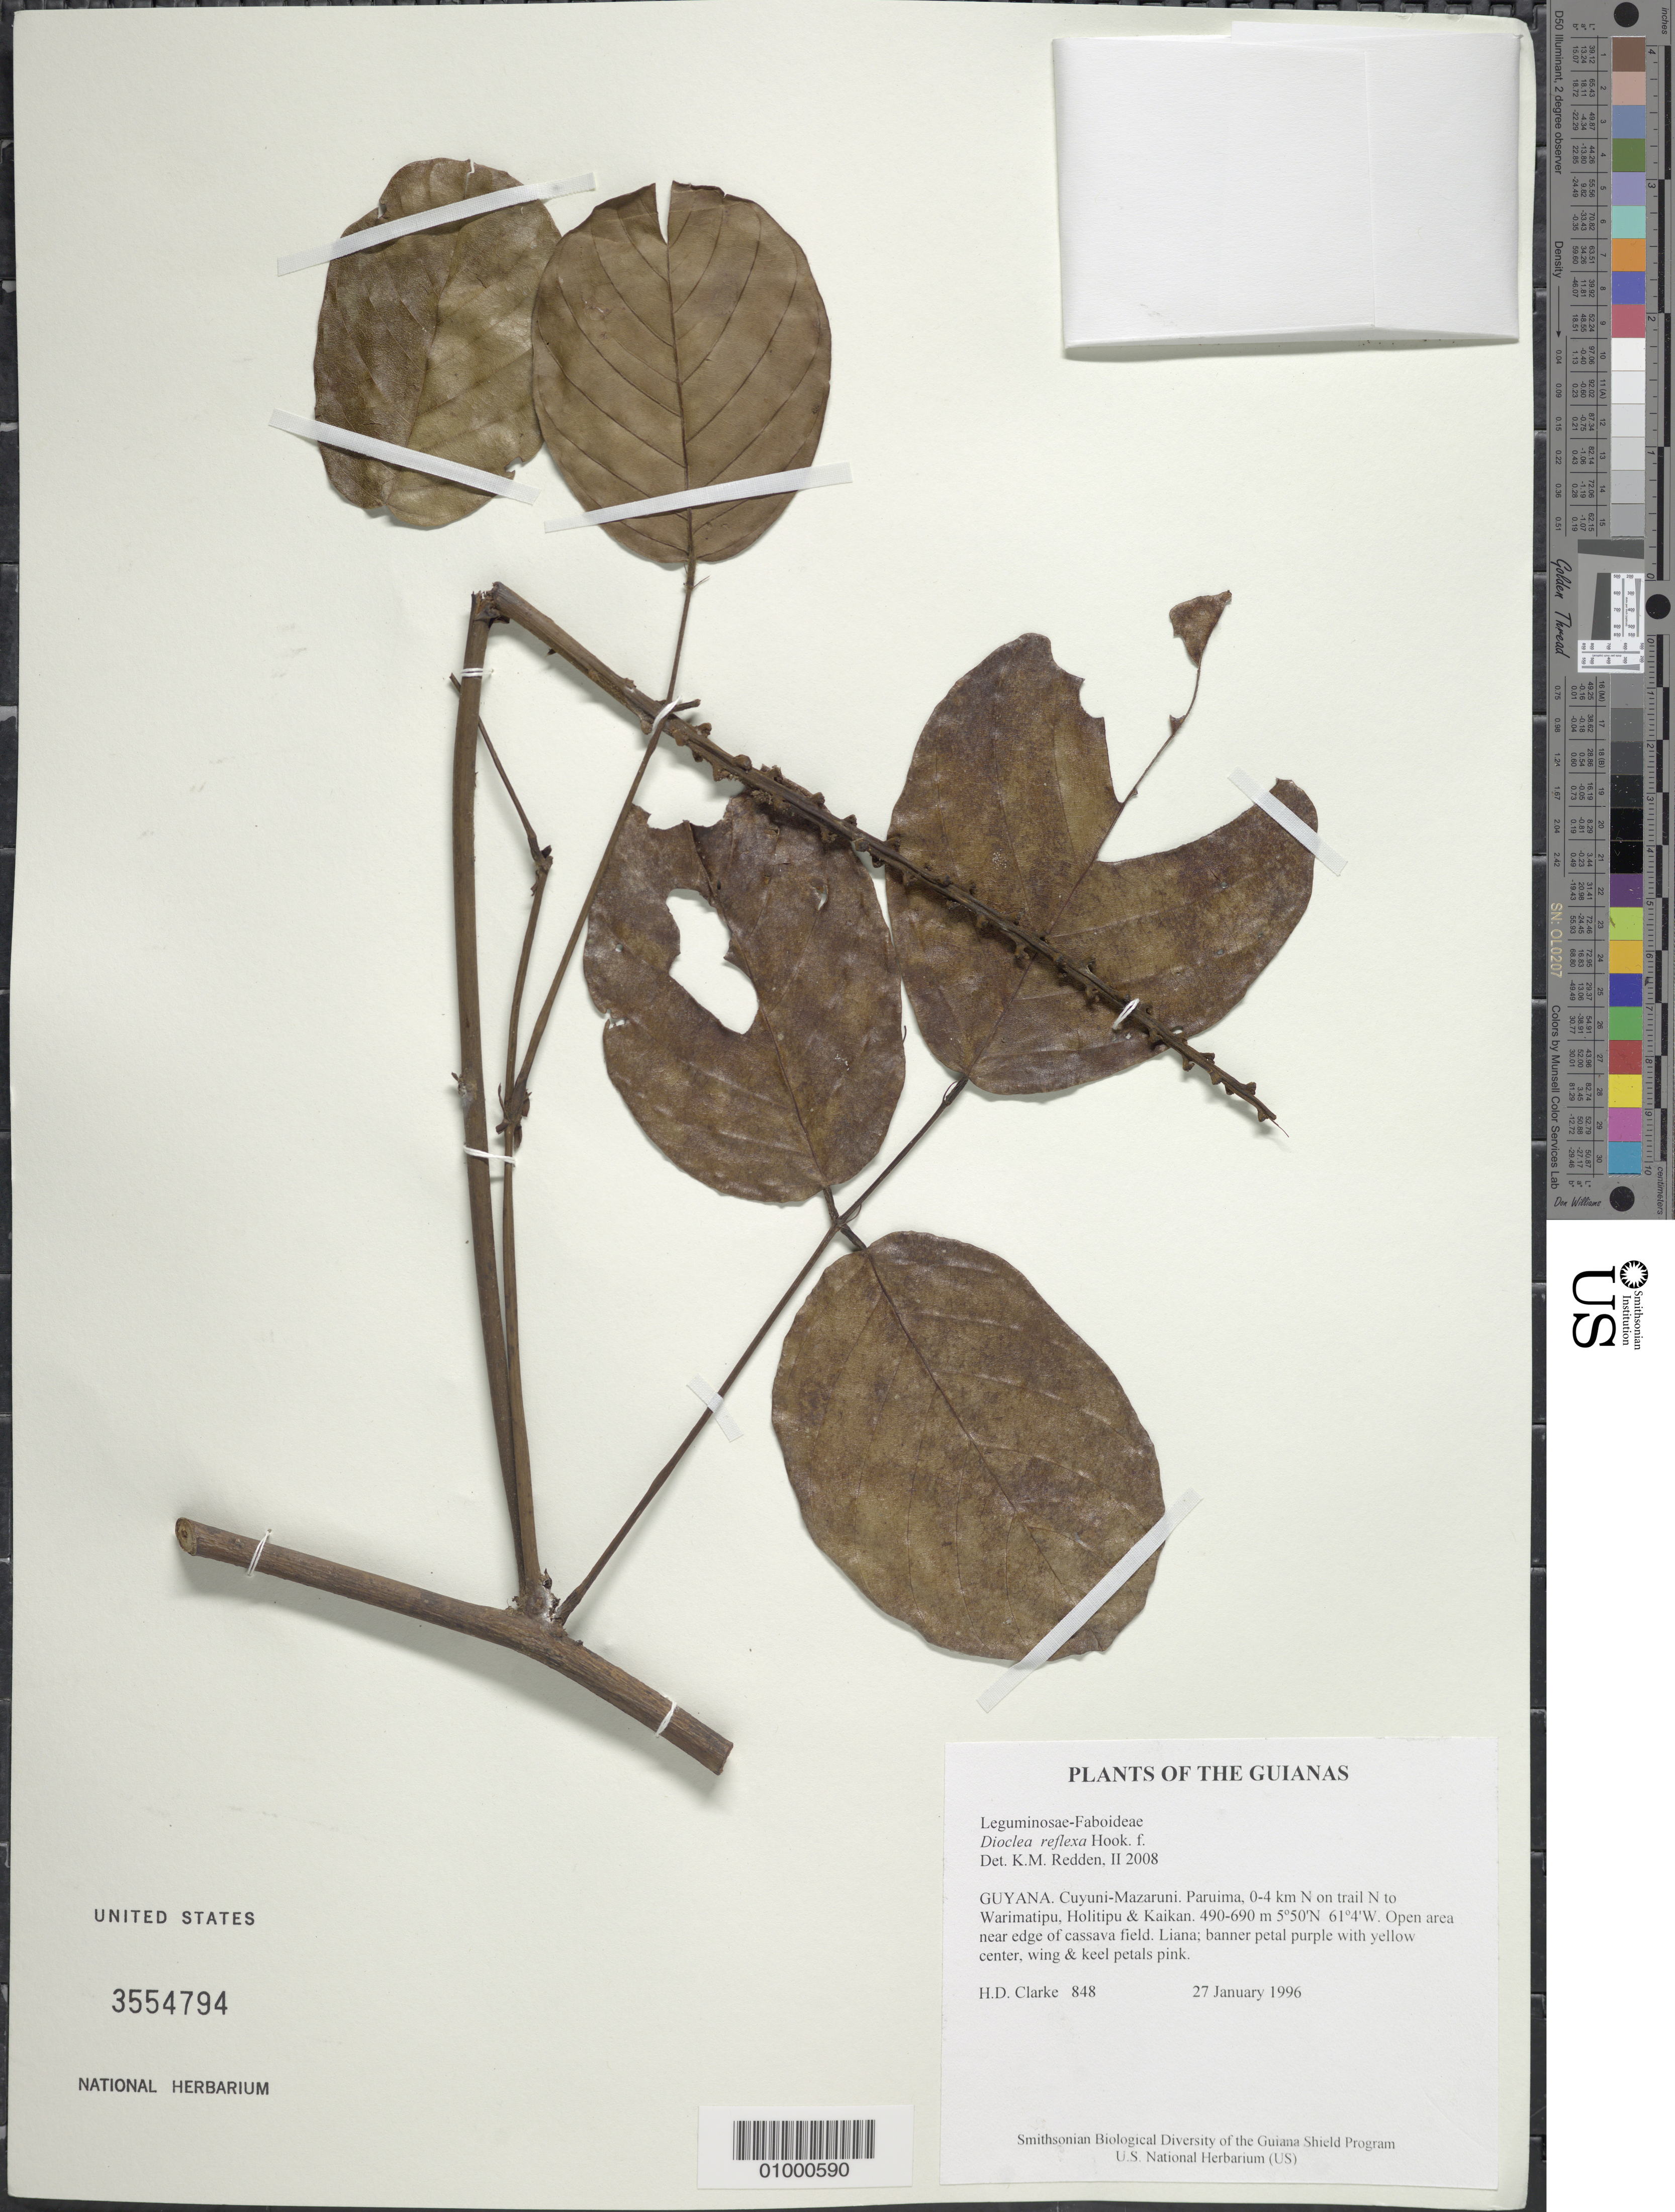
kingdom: Plantae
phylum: Tracheophyta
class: Magnoliopsida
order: Fabales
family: Fabaceae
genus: Macropsychanthus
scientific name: Macropsychanthus comosus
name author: (G. Mey.) L.P. Queiroz & Snak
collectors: H. D. Clarke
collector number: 848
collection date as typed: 27 January 1996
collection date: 1996-01-27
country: Guyana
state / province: Cuyuni-Mazaruni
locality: Paruima, 0-4 km N on trail N to Warimatipu, Holitipu & Kaikan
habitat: Open area near edge of cassava field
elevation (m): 490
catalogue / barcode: US 3554794